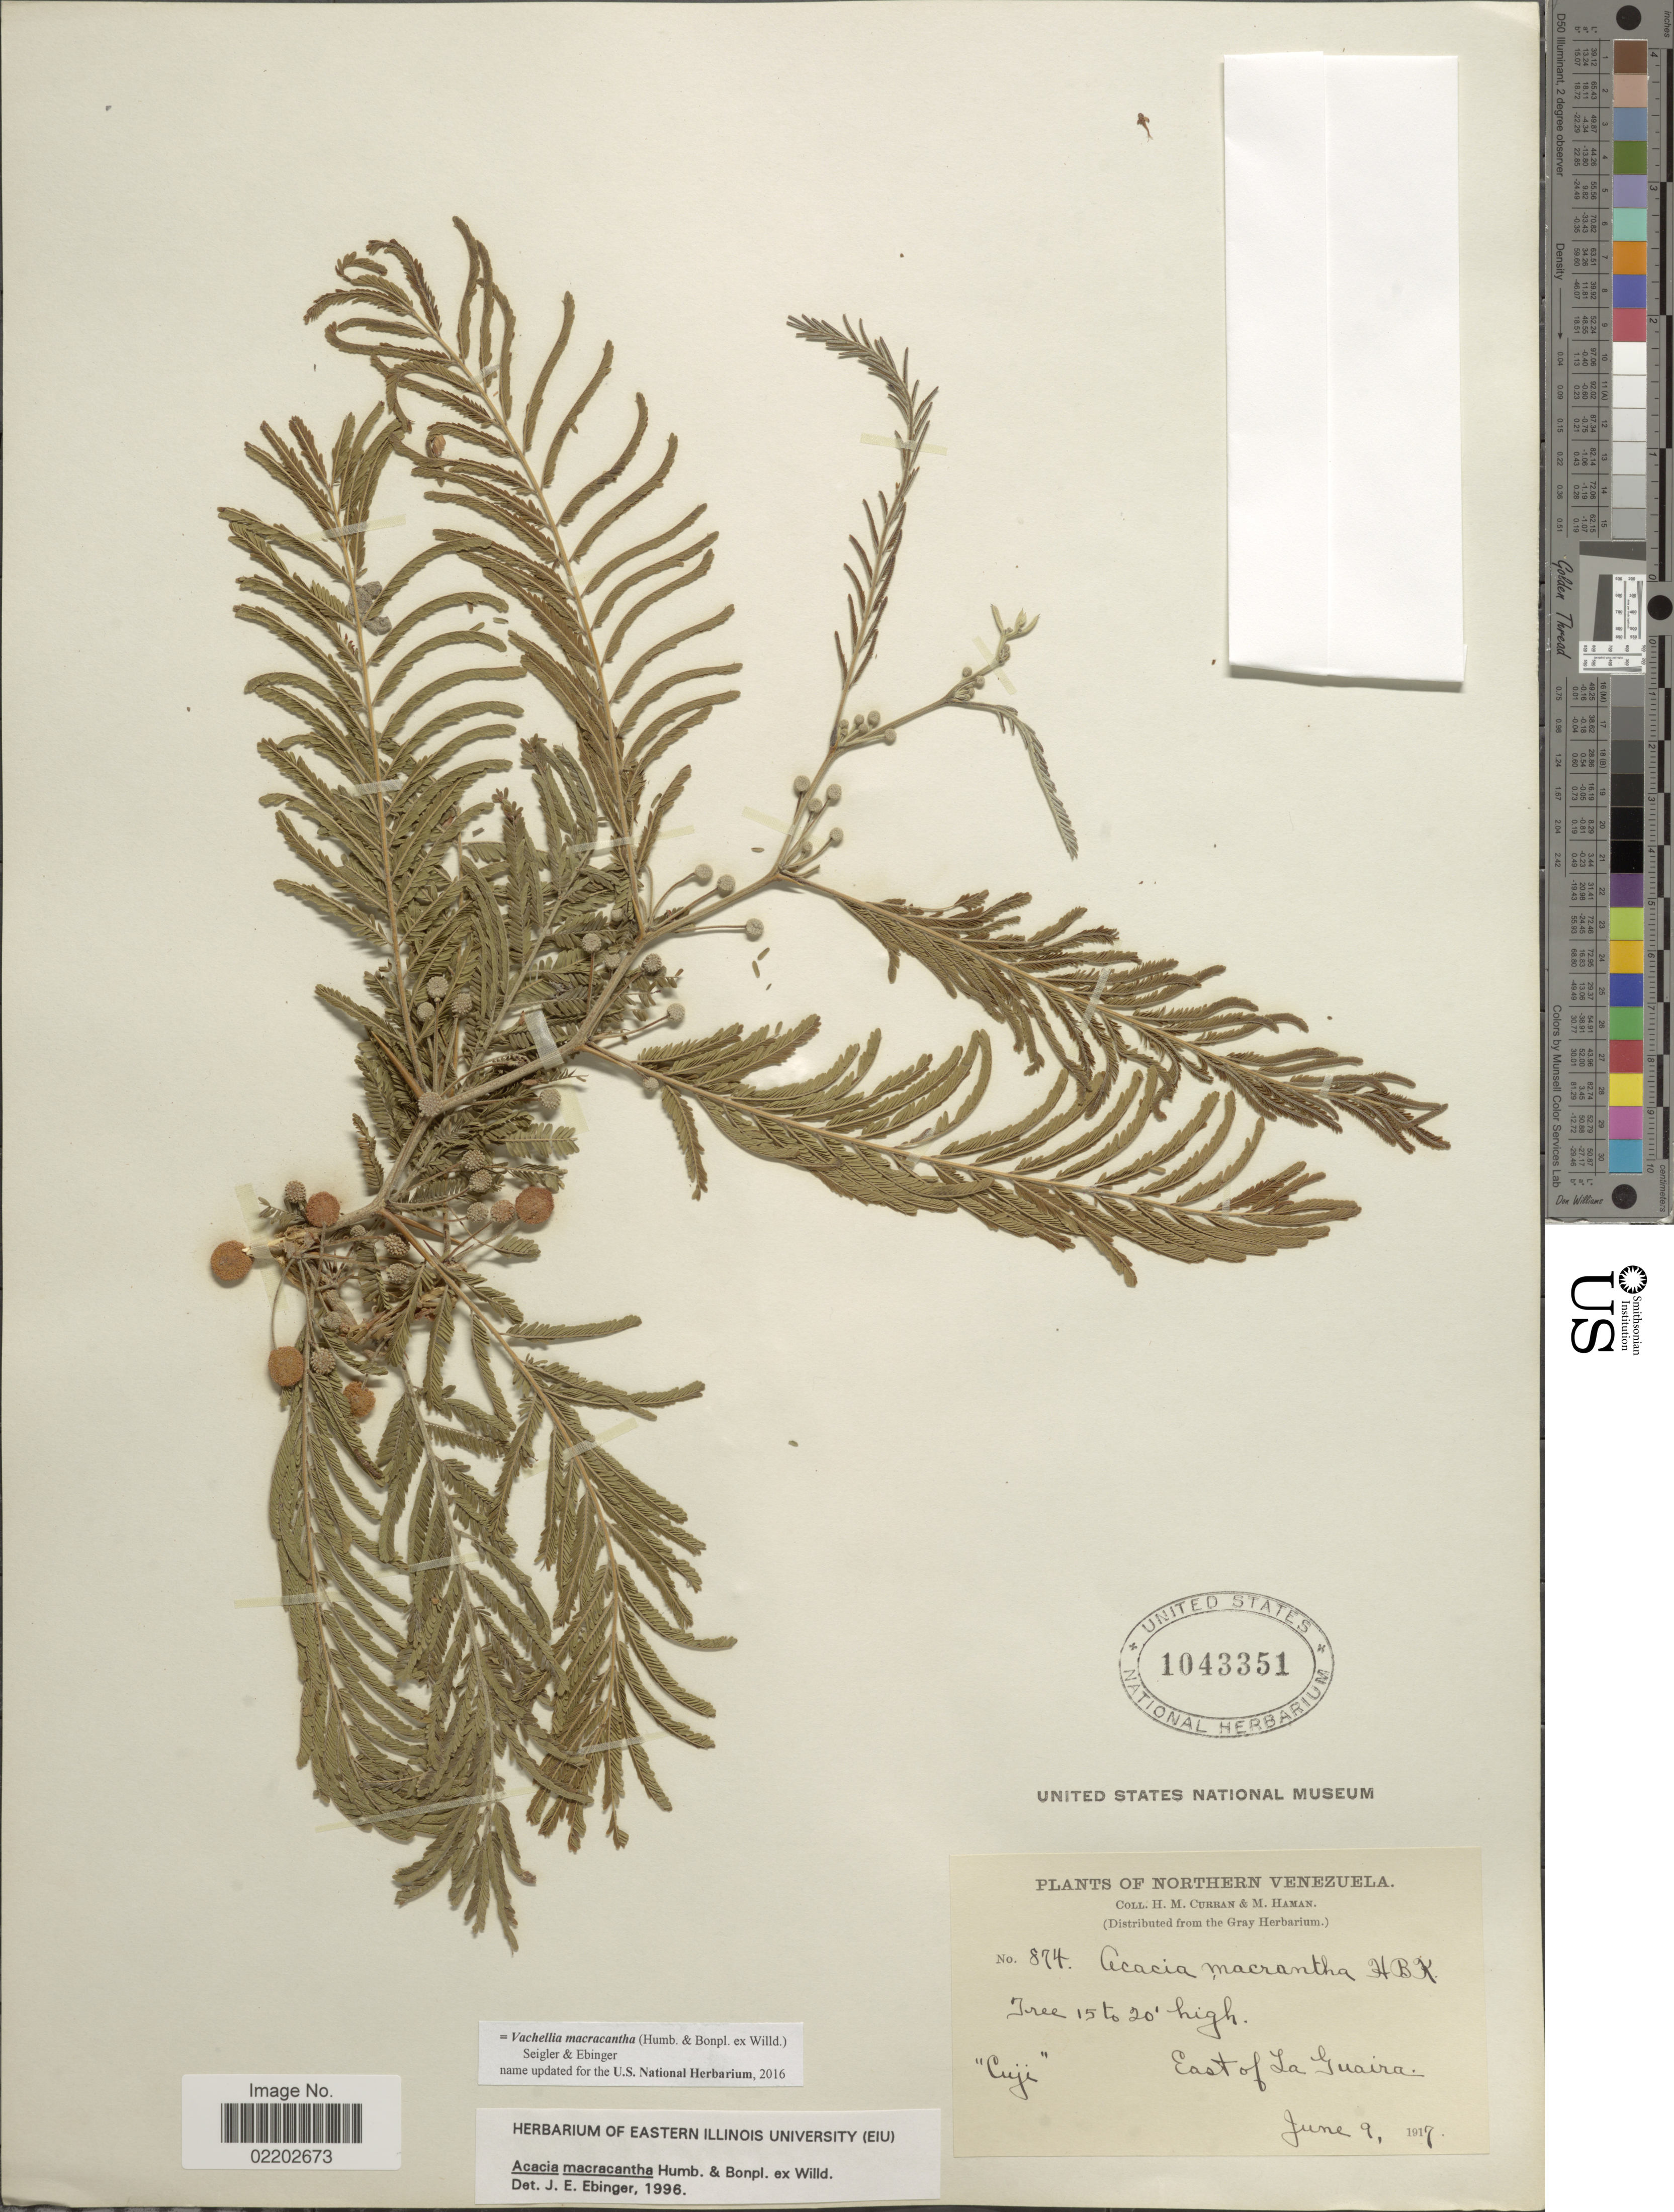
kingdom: Plantae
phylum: Tracheophyta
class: Magnoliopsida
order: Fabales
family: Fabaceae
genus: Vachellia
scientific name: Vachellia macracantha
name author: (Humb. & Bonpl. ex Willd.) Seigler & Ebinger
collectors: H. M. Curran & M. Haman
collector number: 874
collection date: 1917-06-09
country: Venezuela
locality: Northern Venezuela. East of La Guaira.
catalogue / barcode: US 1043351